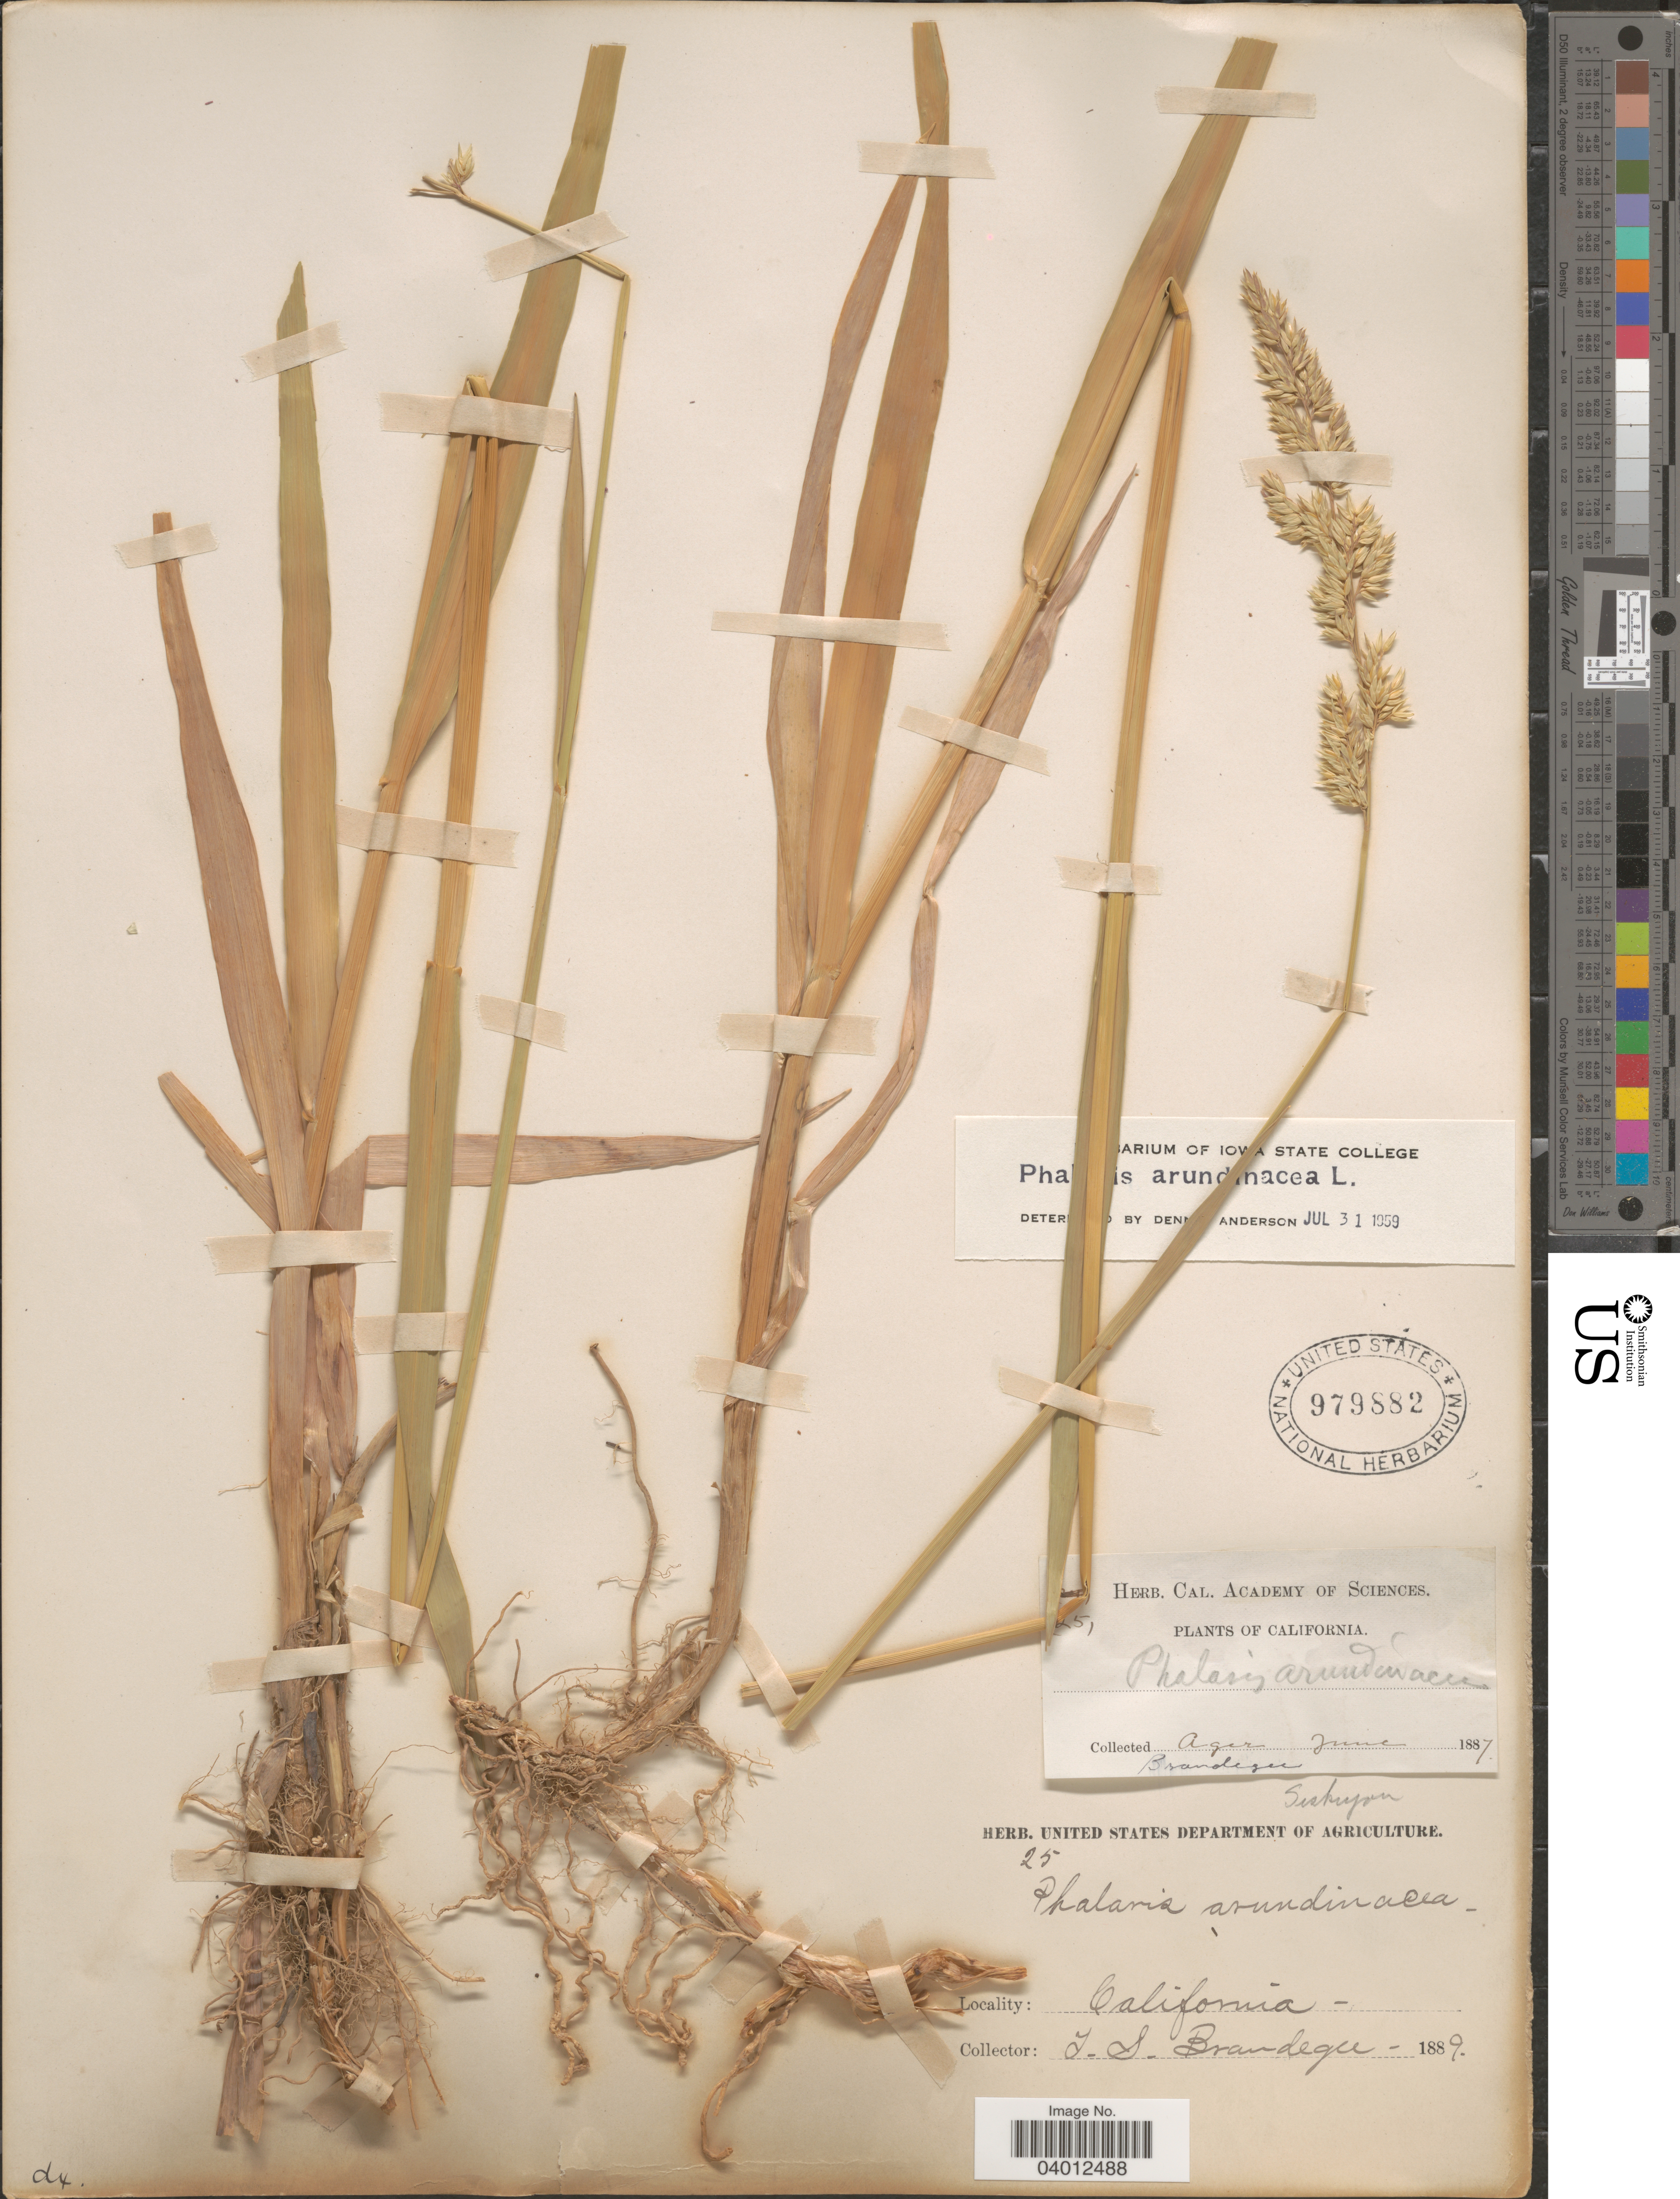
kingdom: Plantae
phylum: Tracheophyta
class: Liliopsida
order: Poales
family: Poaceae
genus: Phalaris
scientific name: Phalaris arundinacea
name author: L.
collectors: T. S. Brandegee (herbarium)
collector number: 25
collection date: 1887-06/1889-06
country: United States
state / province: California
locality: Ager. Siskiyou.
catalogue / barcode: US 979882